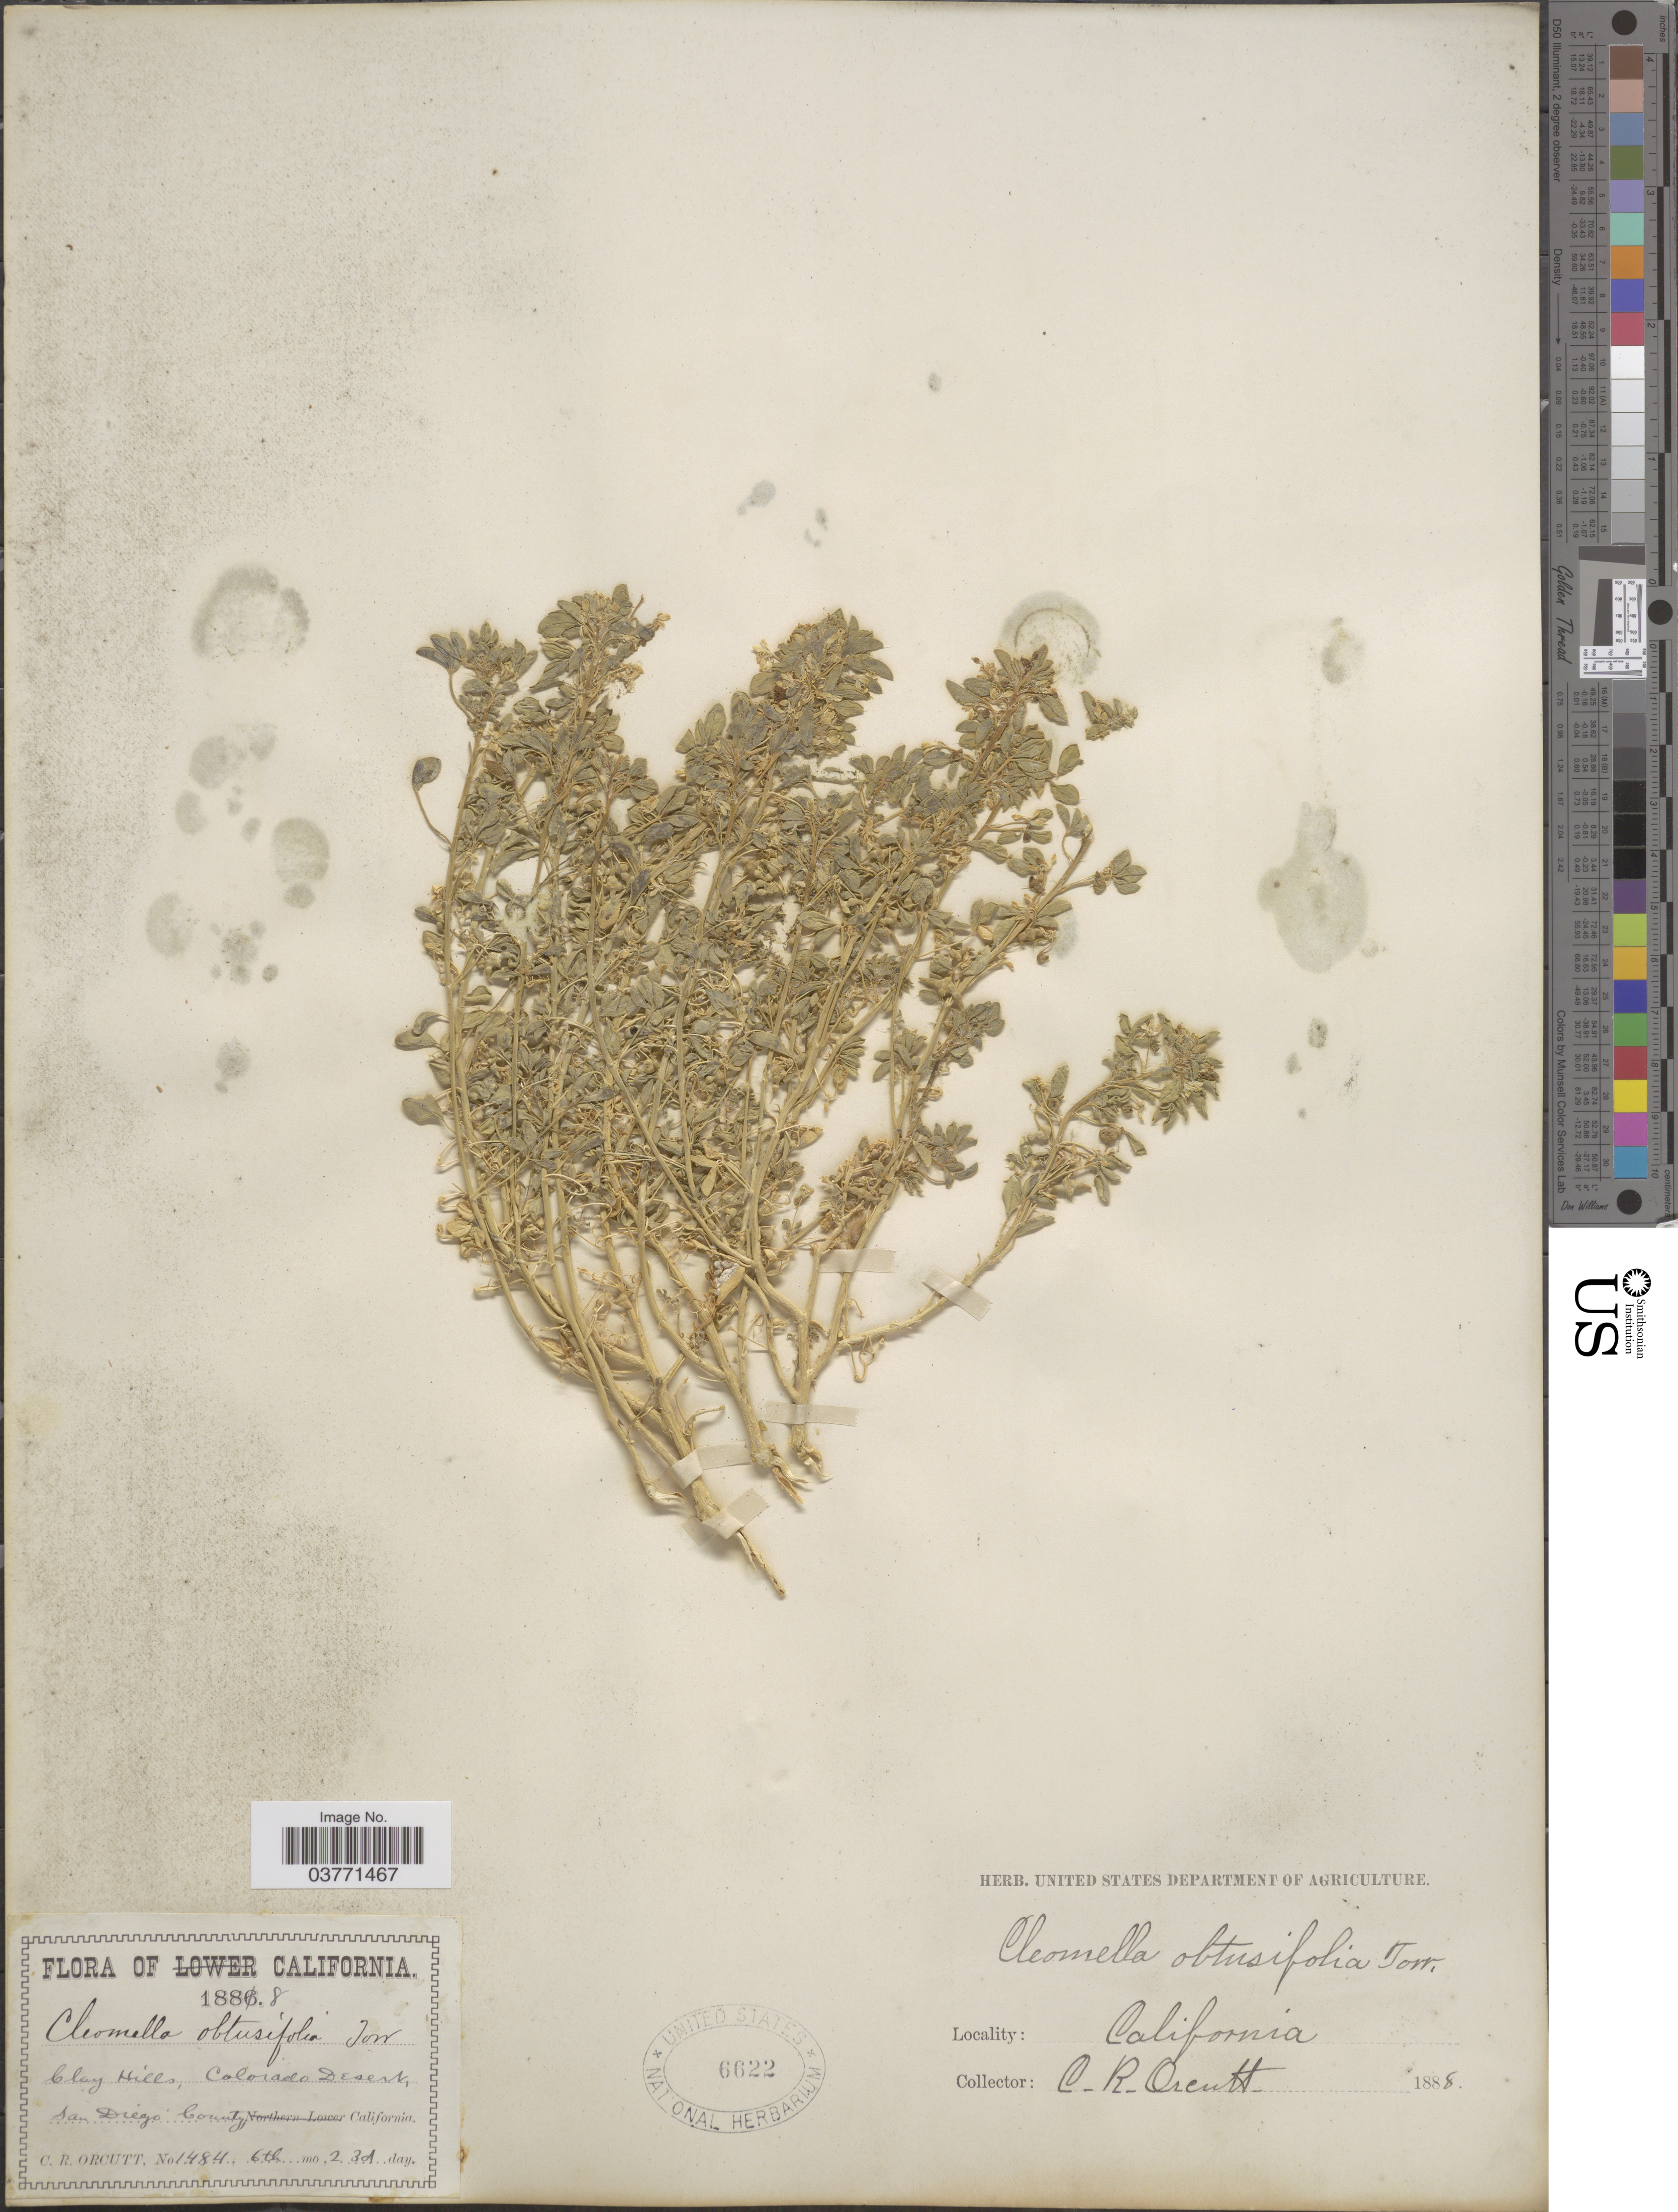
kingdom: Plantae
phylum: Tracheophyta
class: Magnoliopsida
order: Brassicales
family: Cleomaceae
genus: Cleomella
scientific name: Cleomella obtusifolia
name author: Torr. & Frém.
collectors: C. R. Orcutt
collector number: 1484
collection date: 1888-06-23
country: United States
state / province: California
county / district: San Diego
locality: Clay Hills, Colorado Desert, San Diego County.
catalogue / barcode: US 6622